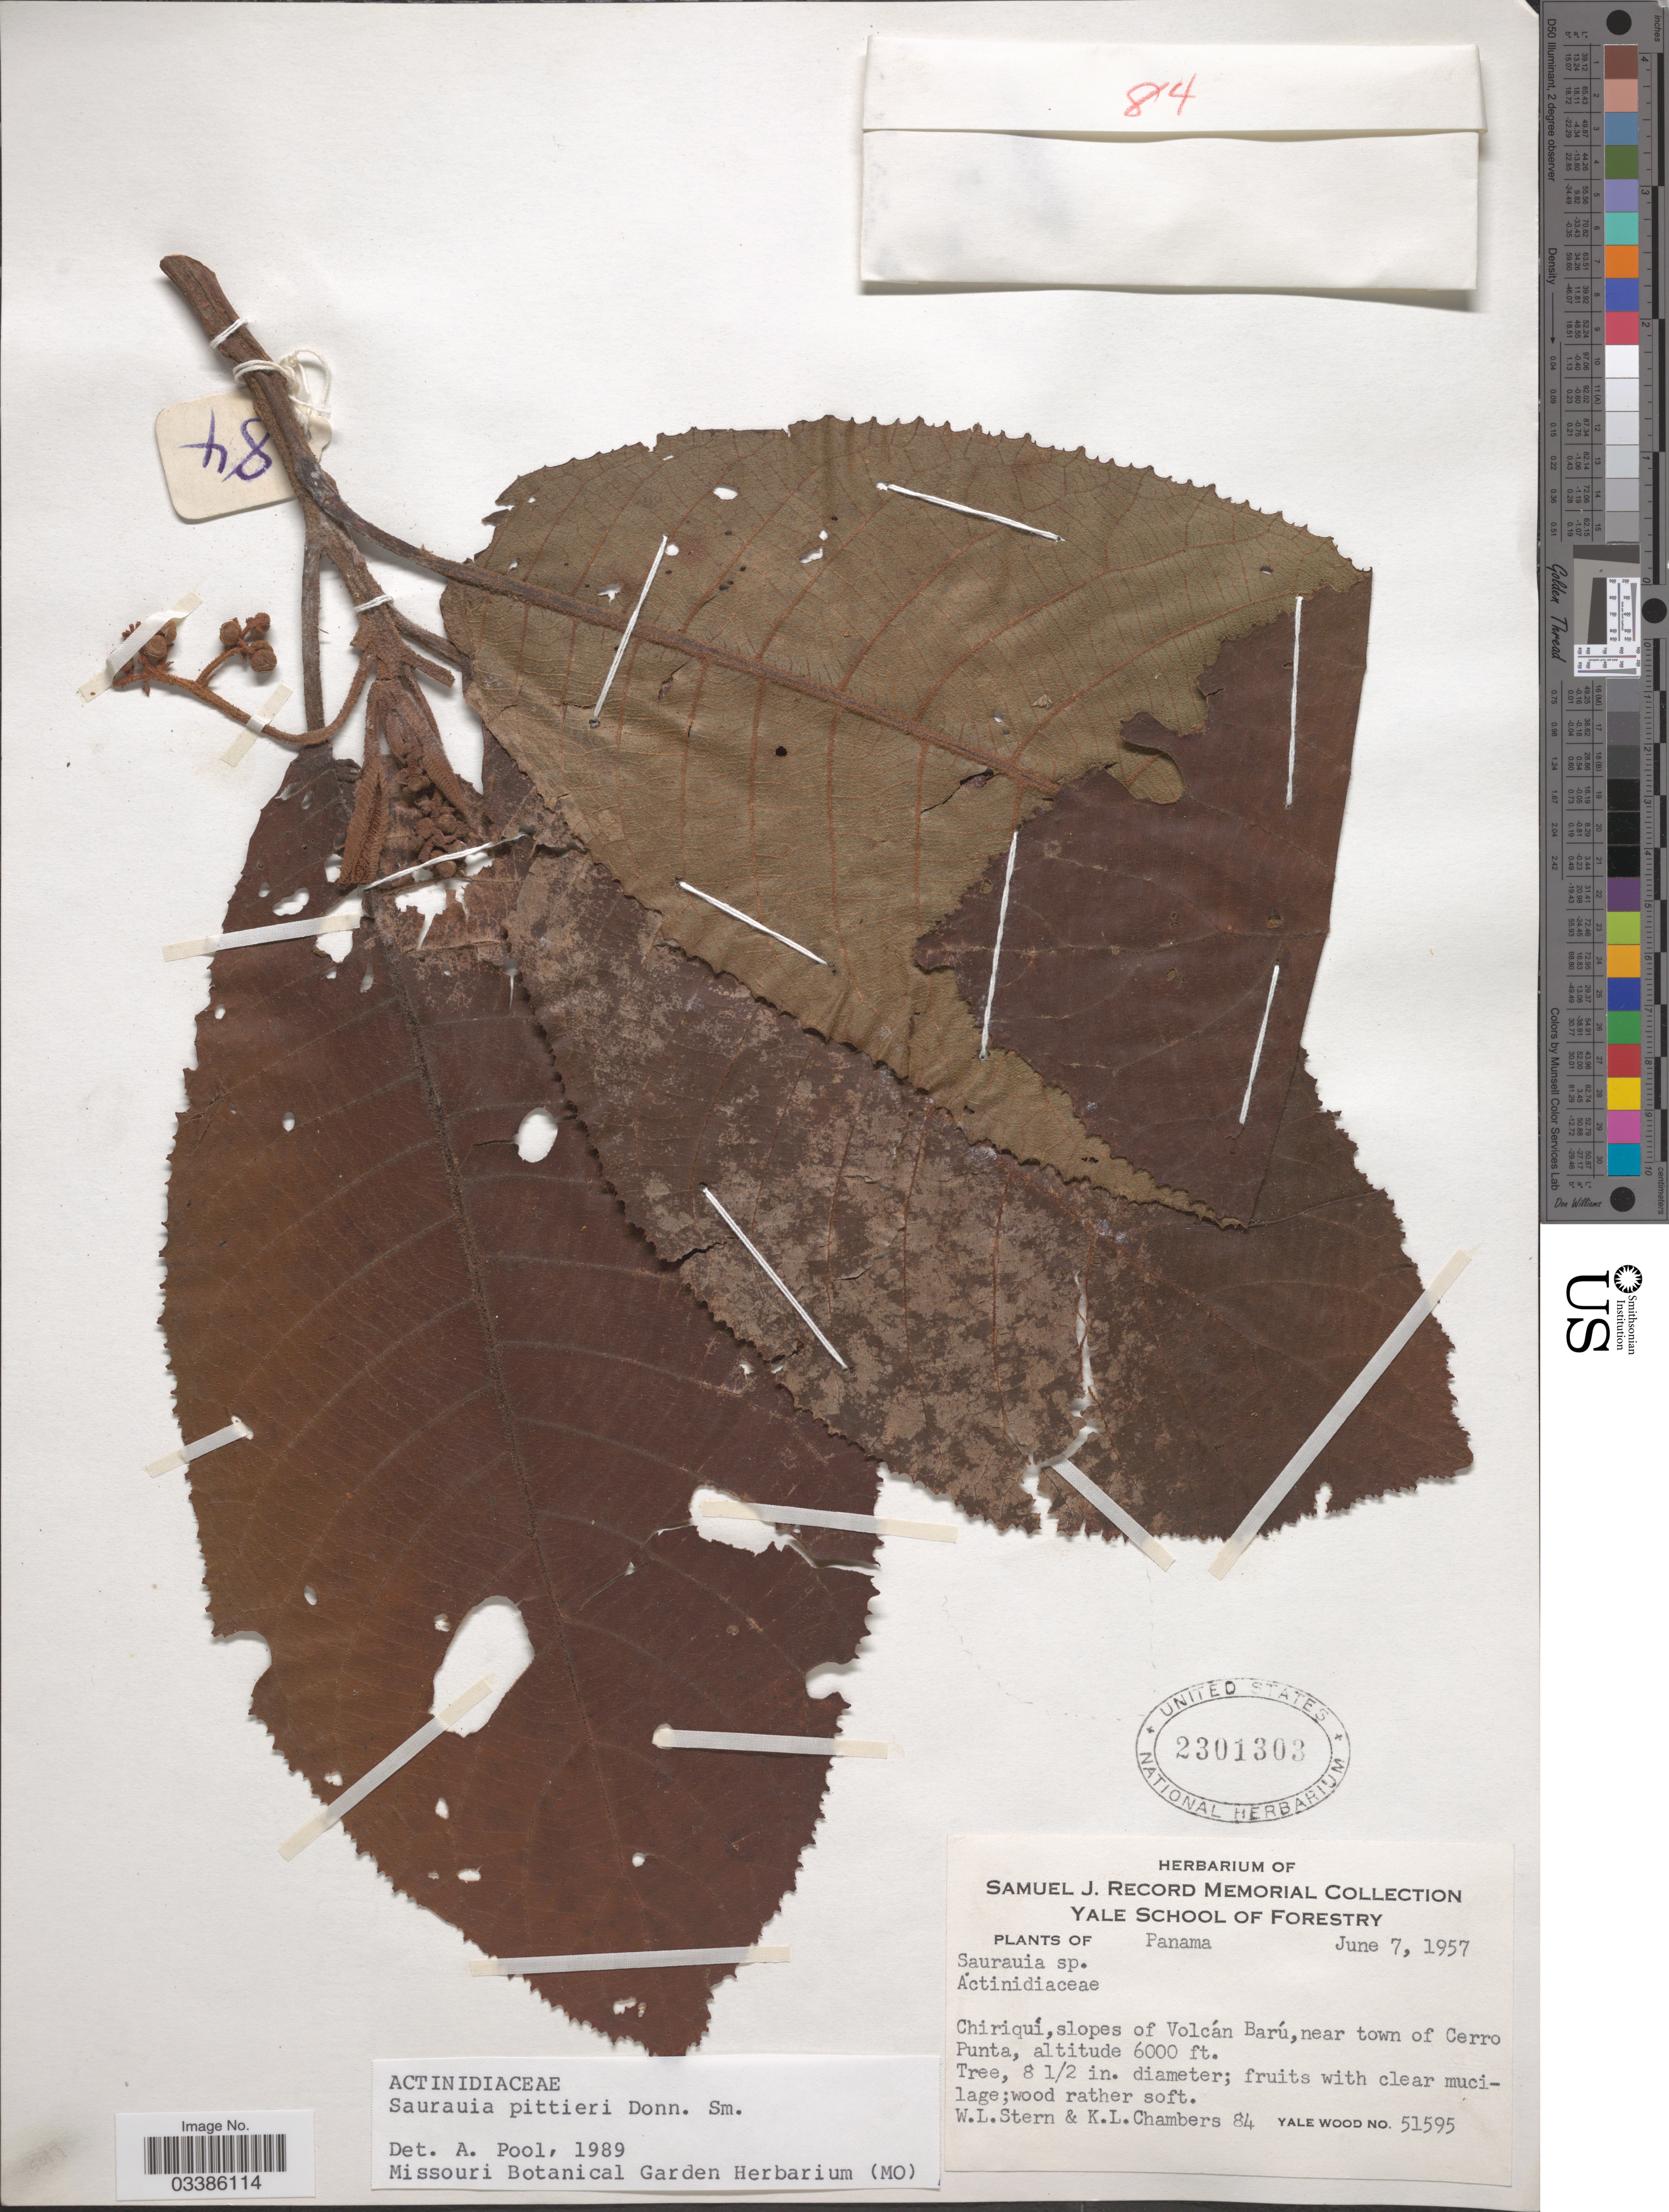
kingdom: Plantae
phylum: Tracheophyta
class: Magnoliopsida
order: Ericales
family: Actinidiaceae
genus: Saurauia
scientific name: Saurauia pittieri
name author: Donn. Sm.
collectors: W. L. Stern & K. Chambers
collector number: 84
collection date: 1957-06-07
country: Panama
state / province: Chiriqui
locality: Slopes of Volcán Barú, near town of Cerro Punta.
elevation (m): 1829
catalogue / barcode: US 2301303